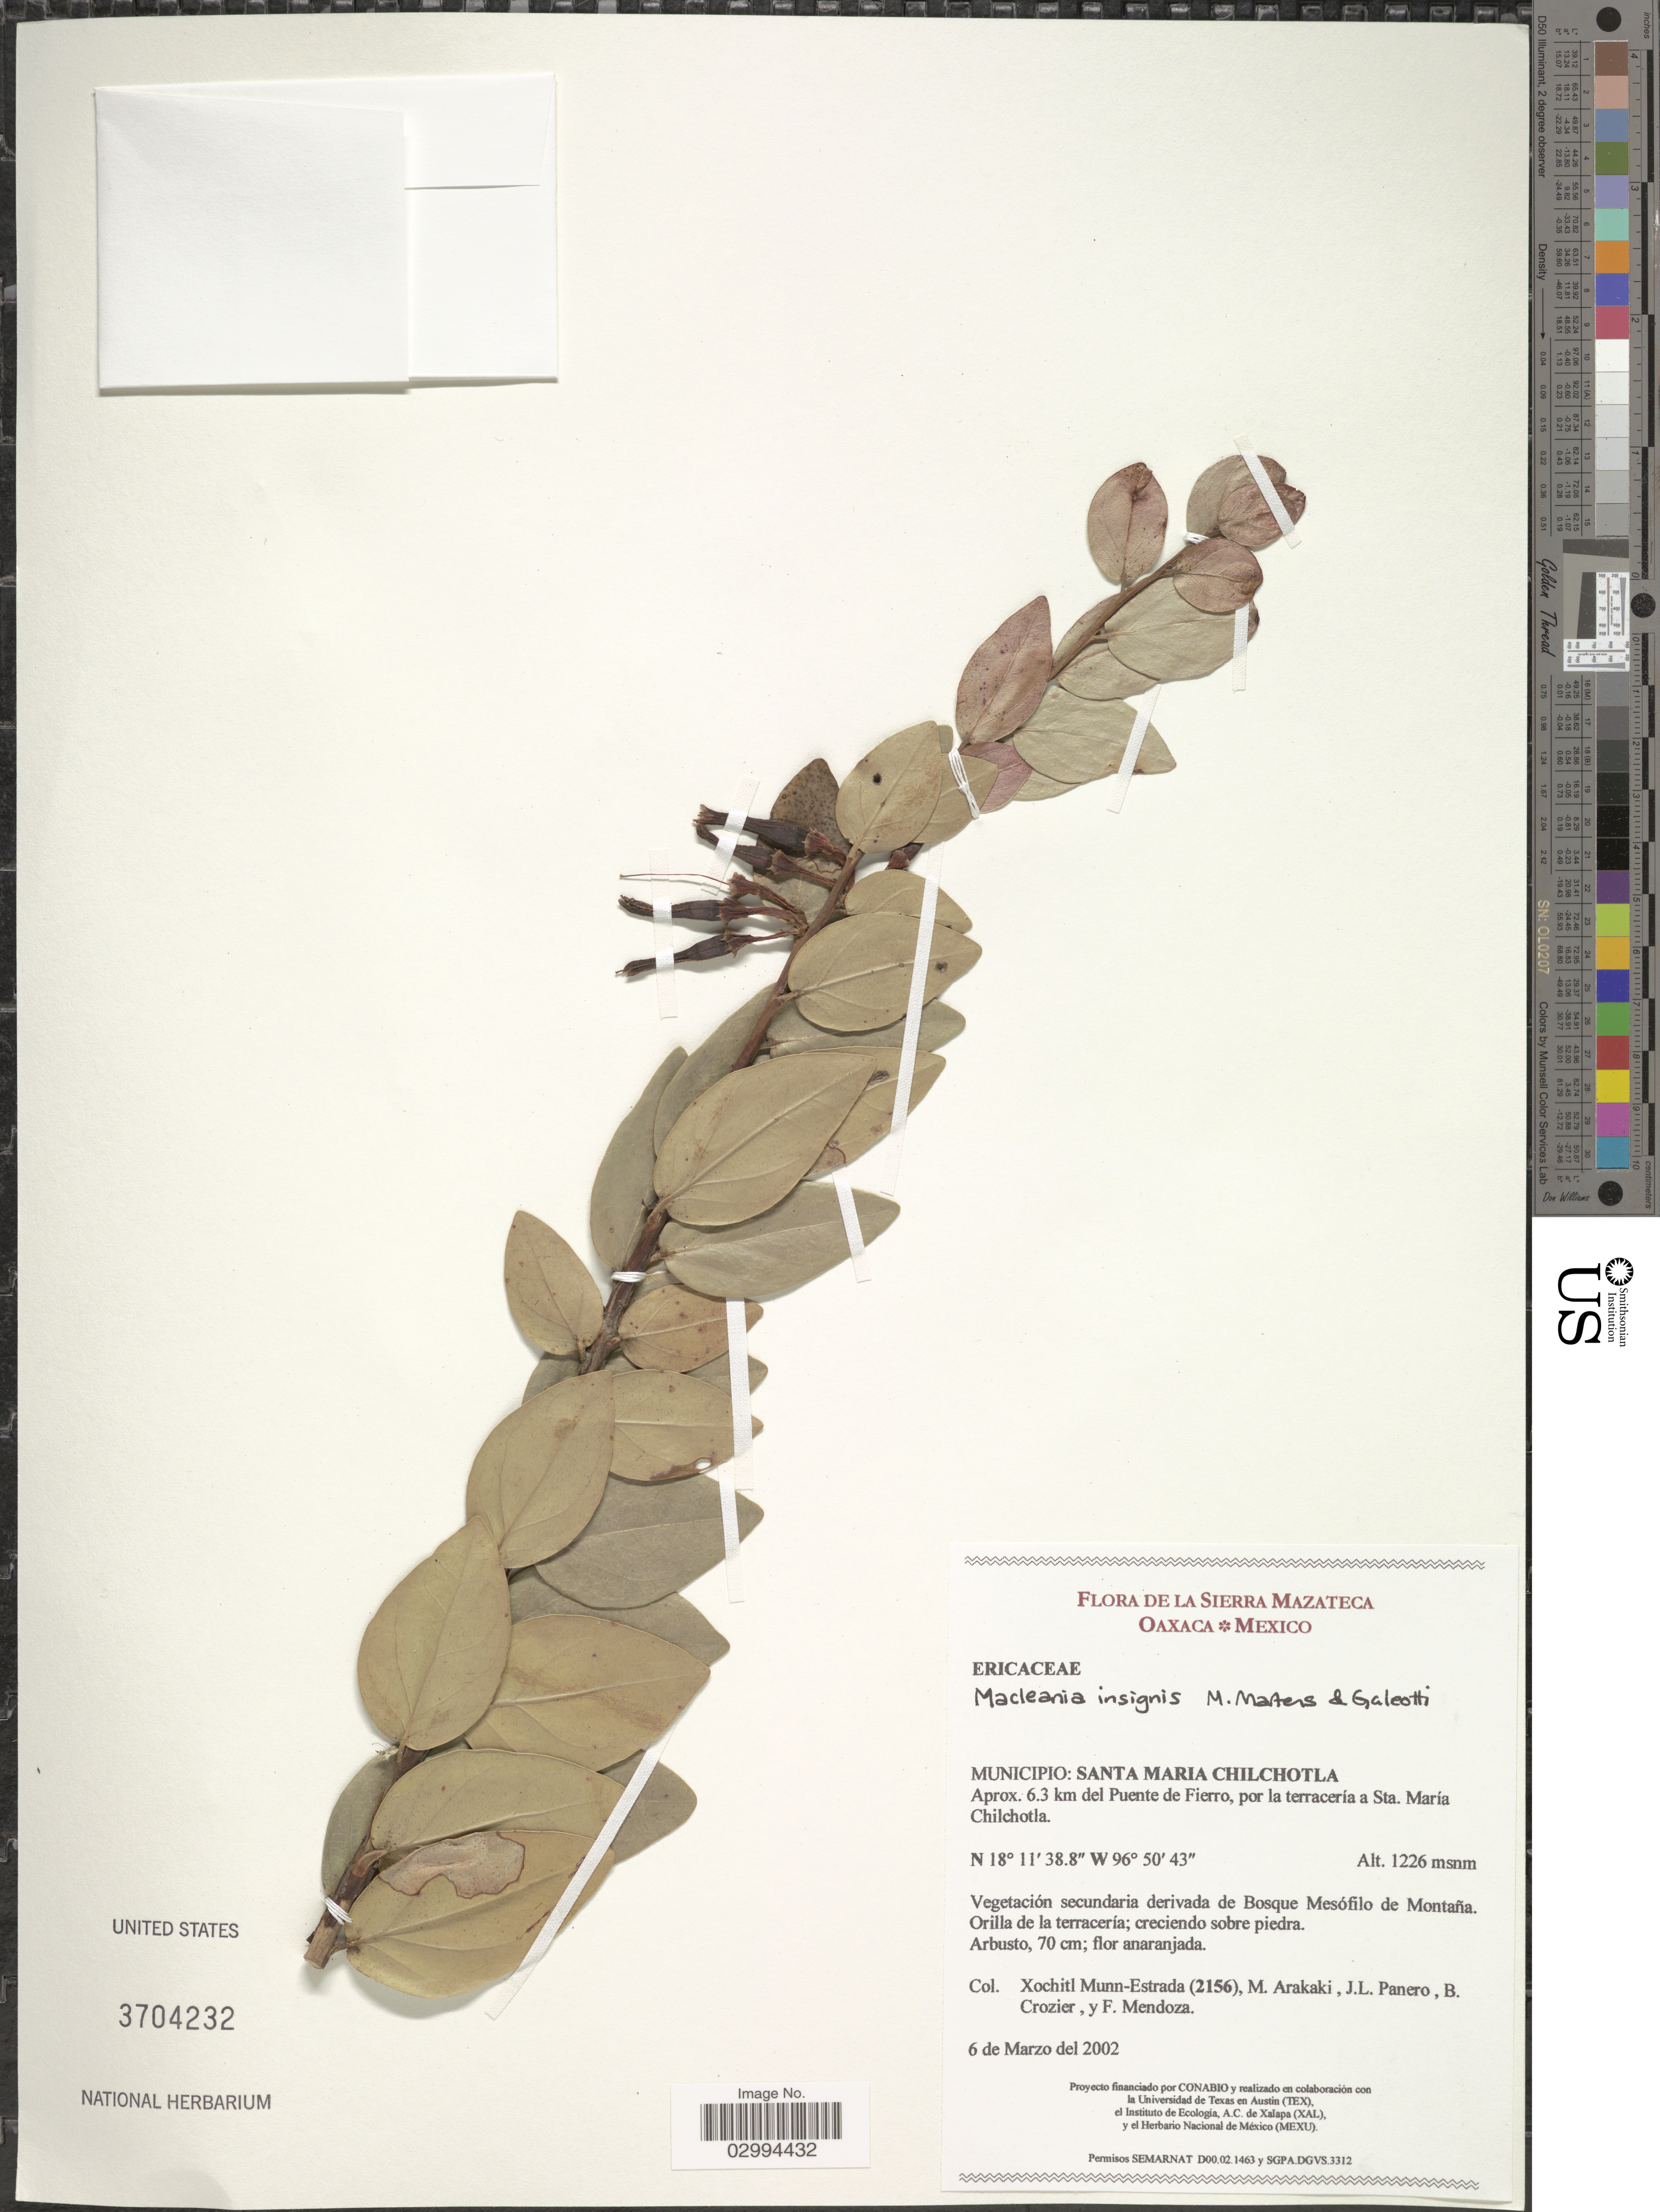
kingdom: Plantae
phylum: Tracheophyta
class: Magnoliopsida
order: Ericales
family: Ericaceae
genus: Macleania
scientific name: Macleania insignis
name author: M. Martens & Galeotti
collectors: X. Munn-Estrada, M. Arakaki, J. L. Panero, B. Crozier & F. Mendoza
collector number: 2156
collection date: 2002-03-06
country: Mexico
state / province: Oaxaca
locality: Sierra Mazateca. Municipio: Santa Maria Chilchotla. Aprox. 6.3 km del Puente de Fierro, por la terracería a Sta. María Chilchotla.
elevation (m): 1226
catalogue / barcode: US 3404232